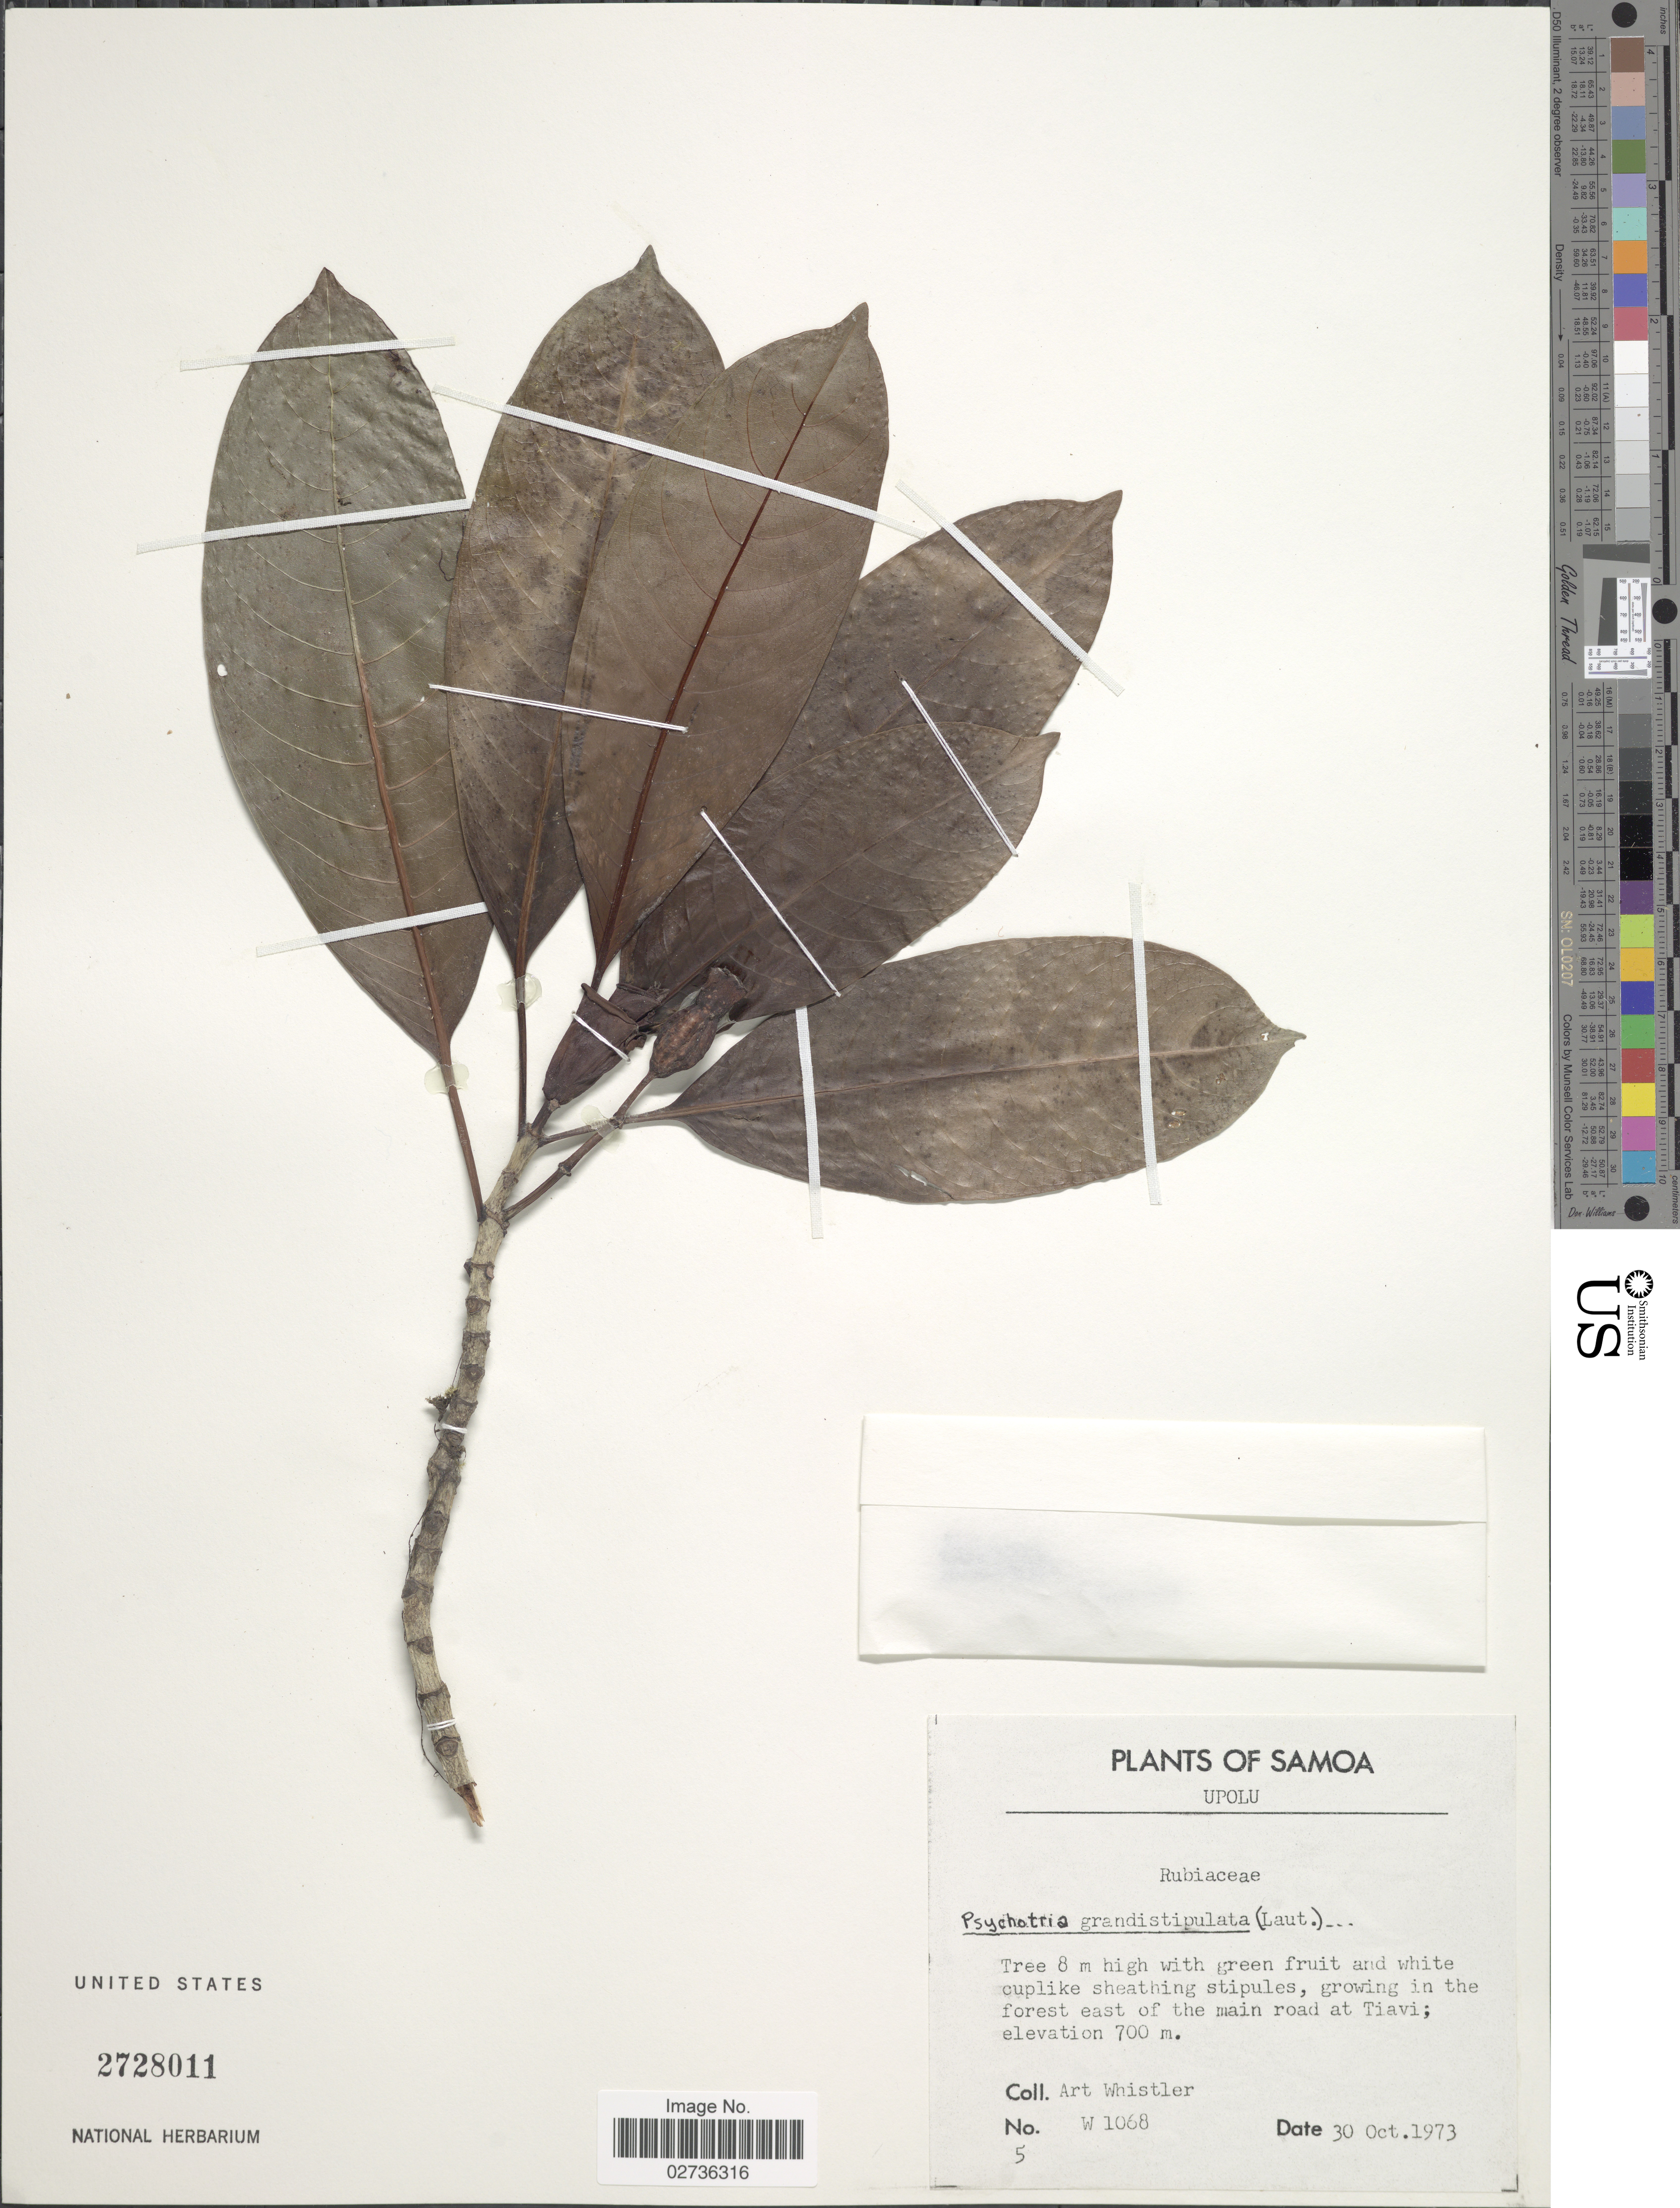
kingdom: Plantae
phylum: Tracheophyta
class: Magnoliopsida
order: Gentianales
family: Rubiaceae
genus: Psychotria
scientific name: Psychotria grandistipula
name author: Standl.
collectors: A. Whistler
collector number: W1068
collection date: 1973-10-30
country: Samoa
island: Upolu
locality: Upolu. Growing in the forest east of the main road at Tiavi.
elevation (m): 700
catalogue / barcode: US 2728011